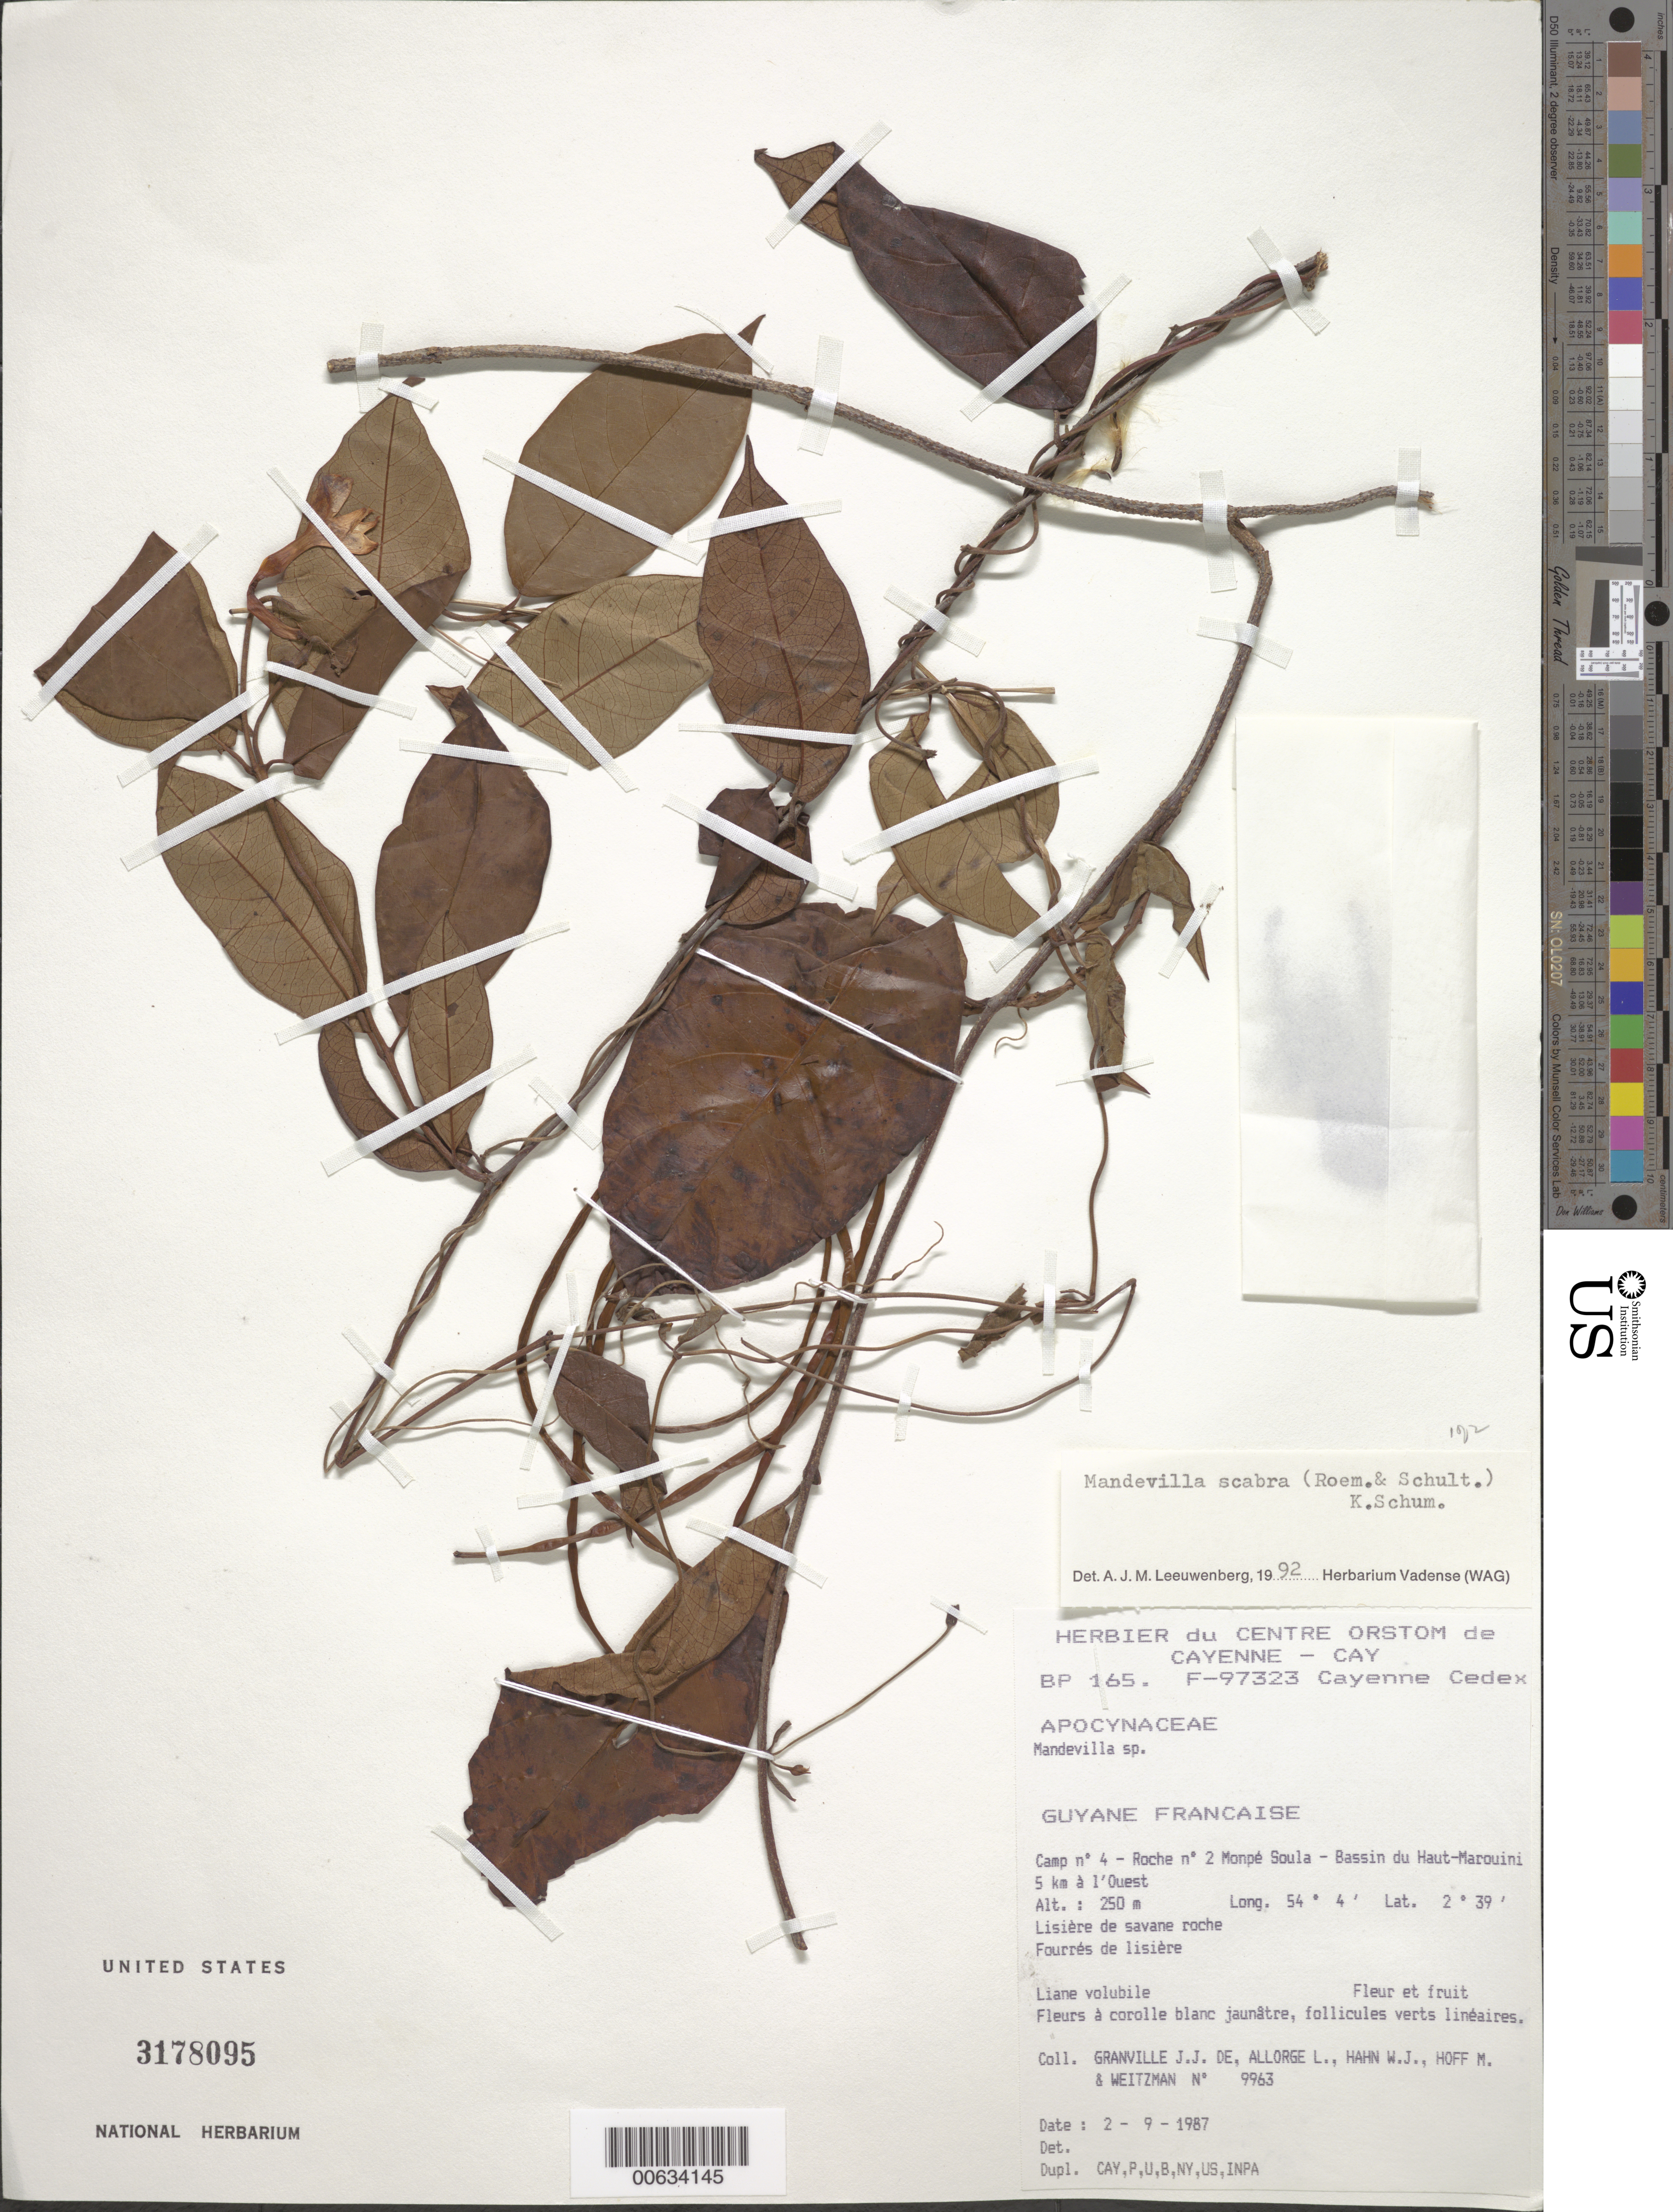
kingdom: Plantae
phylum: Tracheophyta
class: Magnoliopsida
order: Gentianales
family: Apocynaceae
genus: Mandevilla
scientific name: Mandevilla scabra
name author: (Hoffmanns. ex Roem. & Schult.) K. Schum.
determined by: Leeuwenberg, A. J. M.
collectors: J.-J. de Granville, L. Allorge, W. J. Hahn, M. Hoff & A. L. Weitzman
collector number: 9963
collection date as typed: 2-Sep-87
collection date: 1987-09-02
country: French Guiana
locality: Monpé Soula, Camp #4, Roche no. 2, Bassin du Haut Marouini; 5km a l'Ouest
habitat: Lisière de savane roche; fourres de lisiere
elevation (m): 250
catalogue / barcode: US 3178095